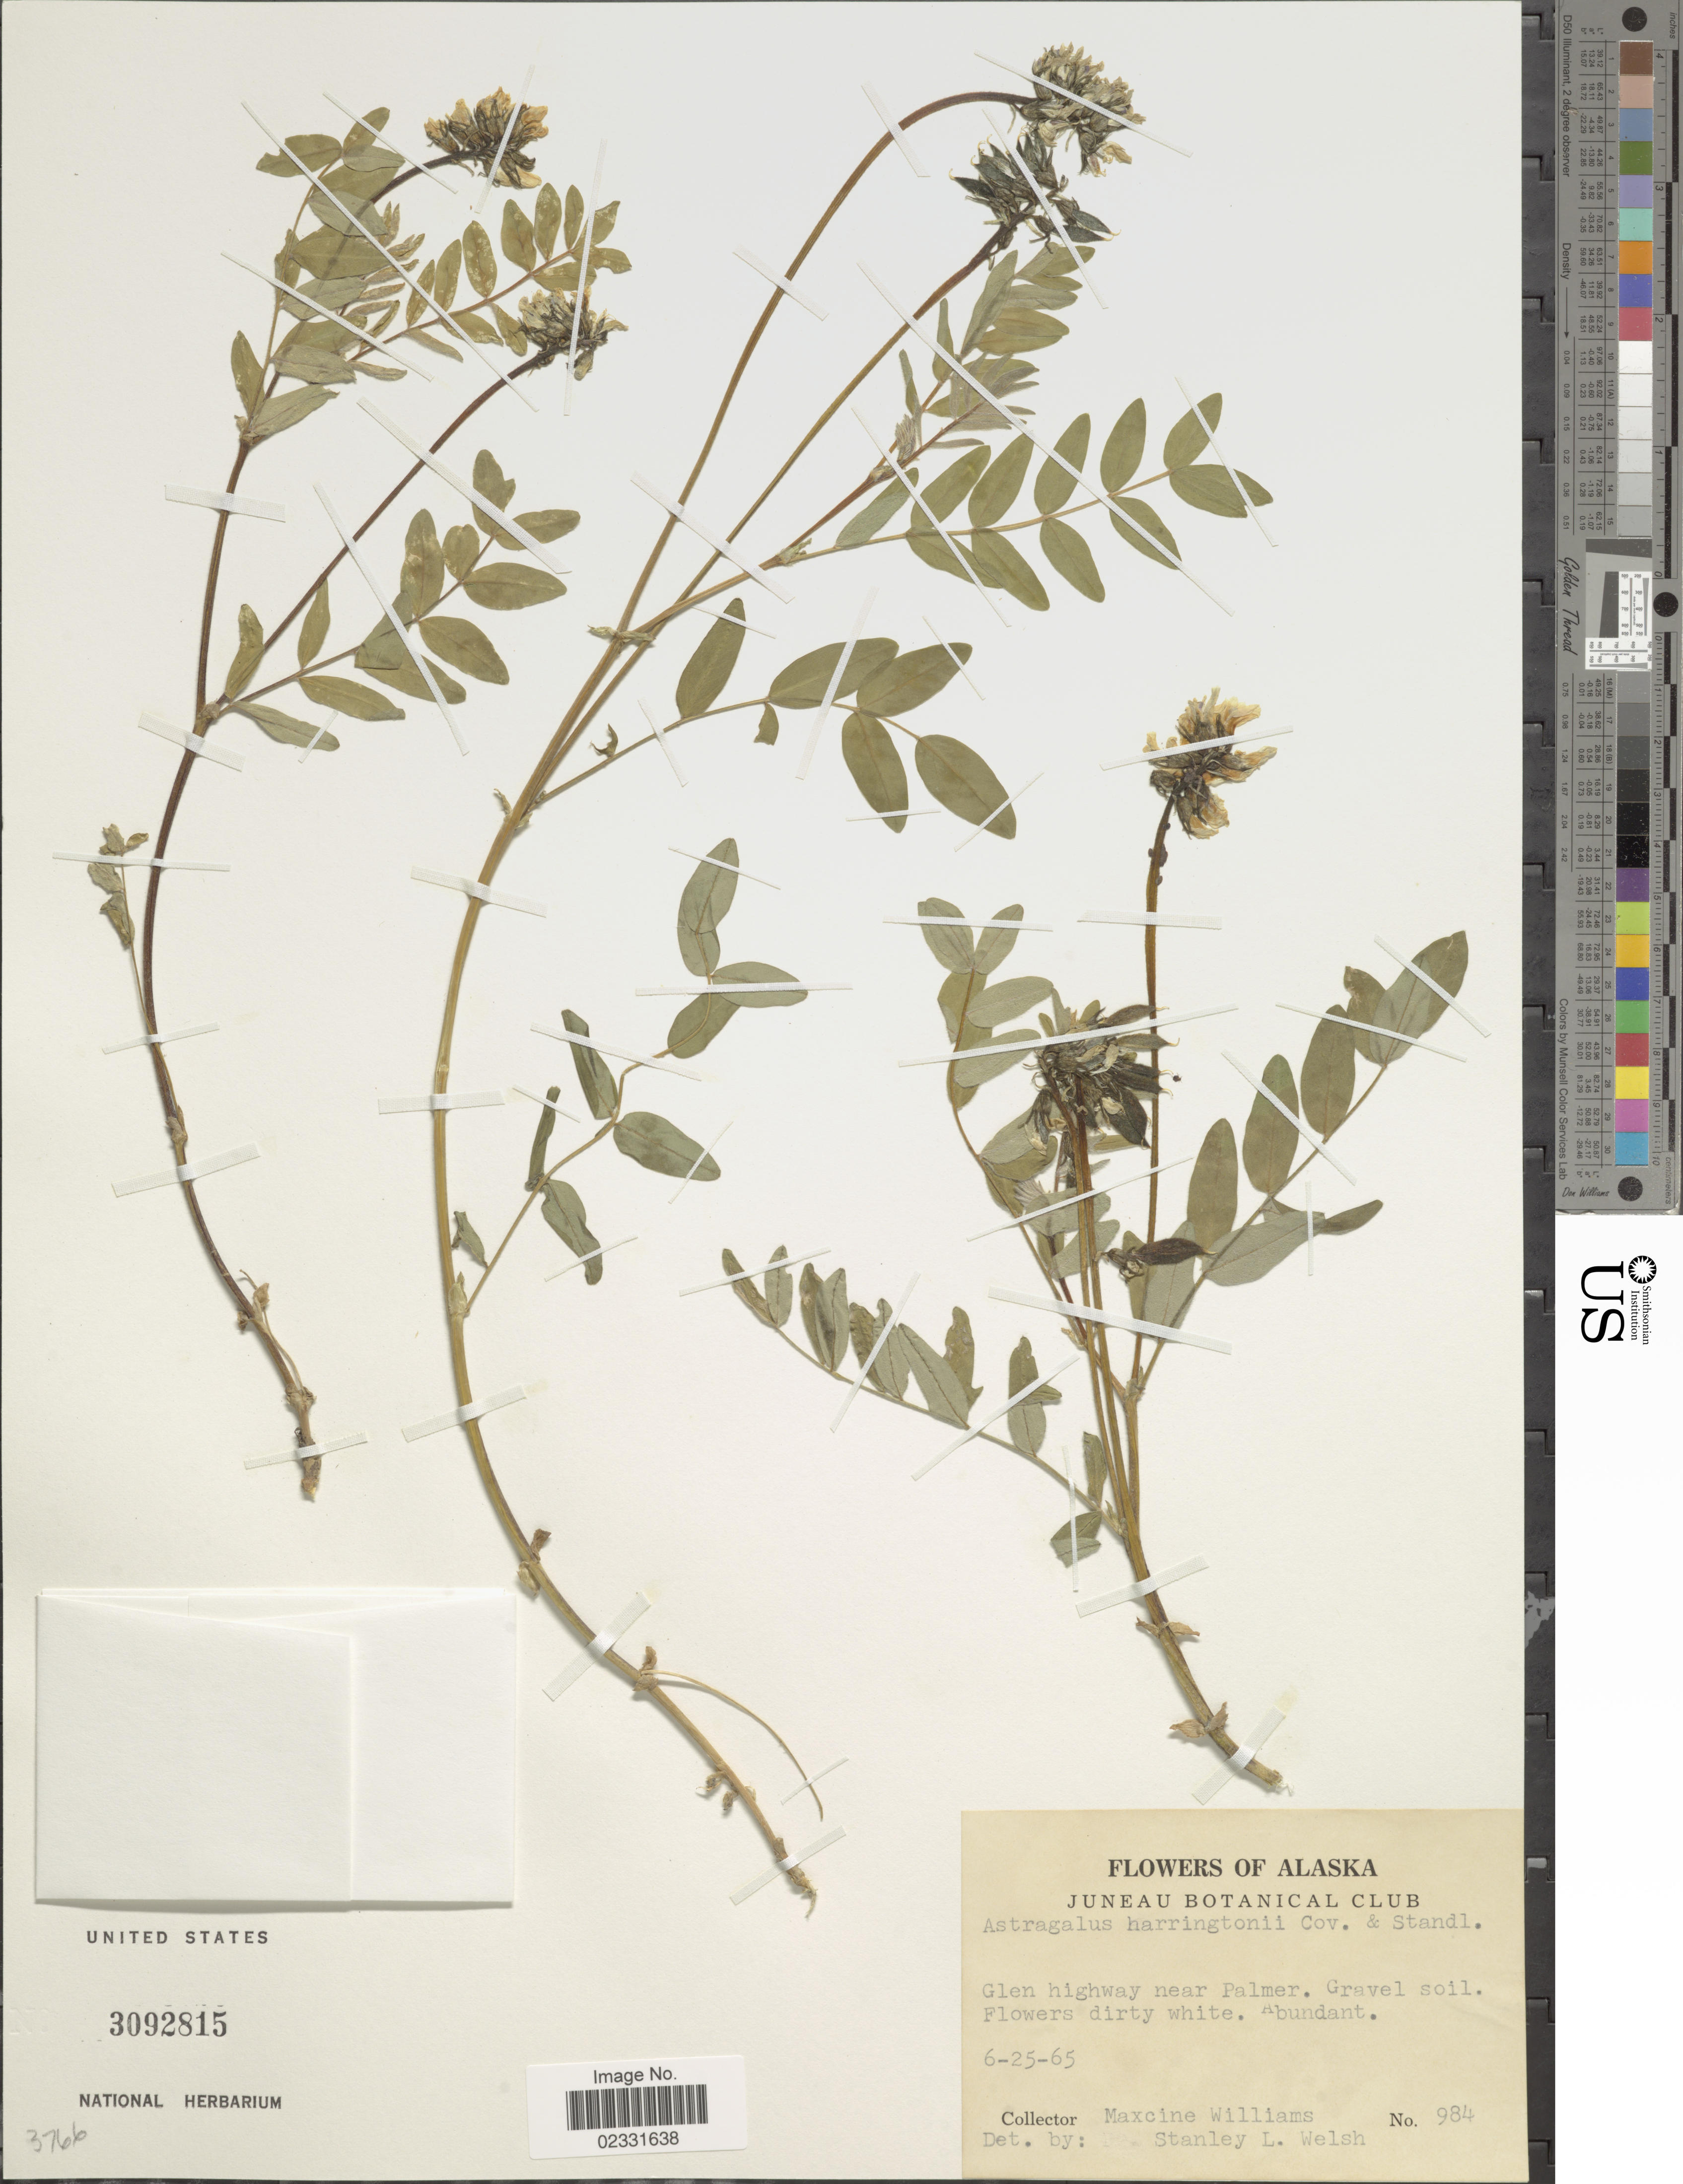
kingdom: Plantae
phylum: Tracheophyta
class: Magnoliopsida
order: Fabales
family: Fabaceae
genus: Astragalus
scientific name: Astragalus harringtonii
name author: Coville & Standl. ex Rydb.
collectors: S. Welsh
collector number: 984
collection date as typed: Transcribed d/m/y: 25/6/65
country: United States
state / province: Alaska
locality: Glen Highway near Palmer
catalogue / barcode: US 3092815